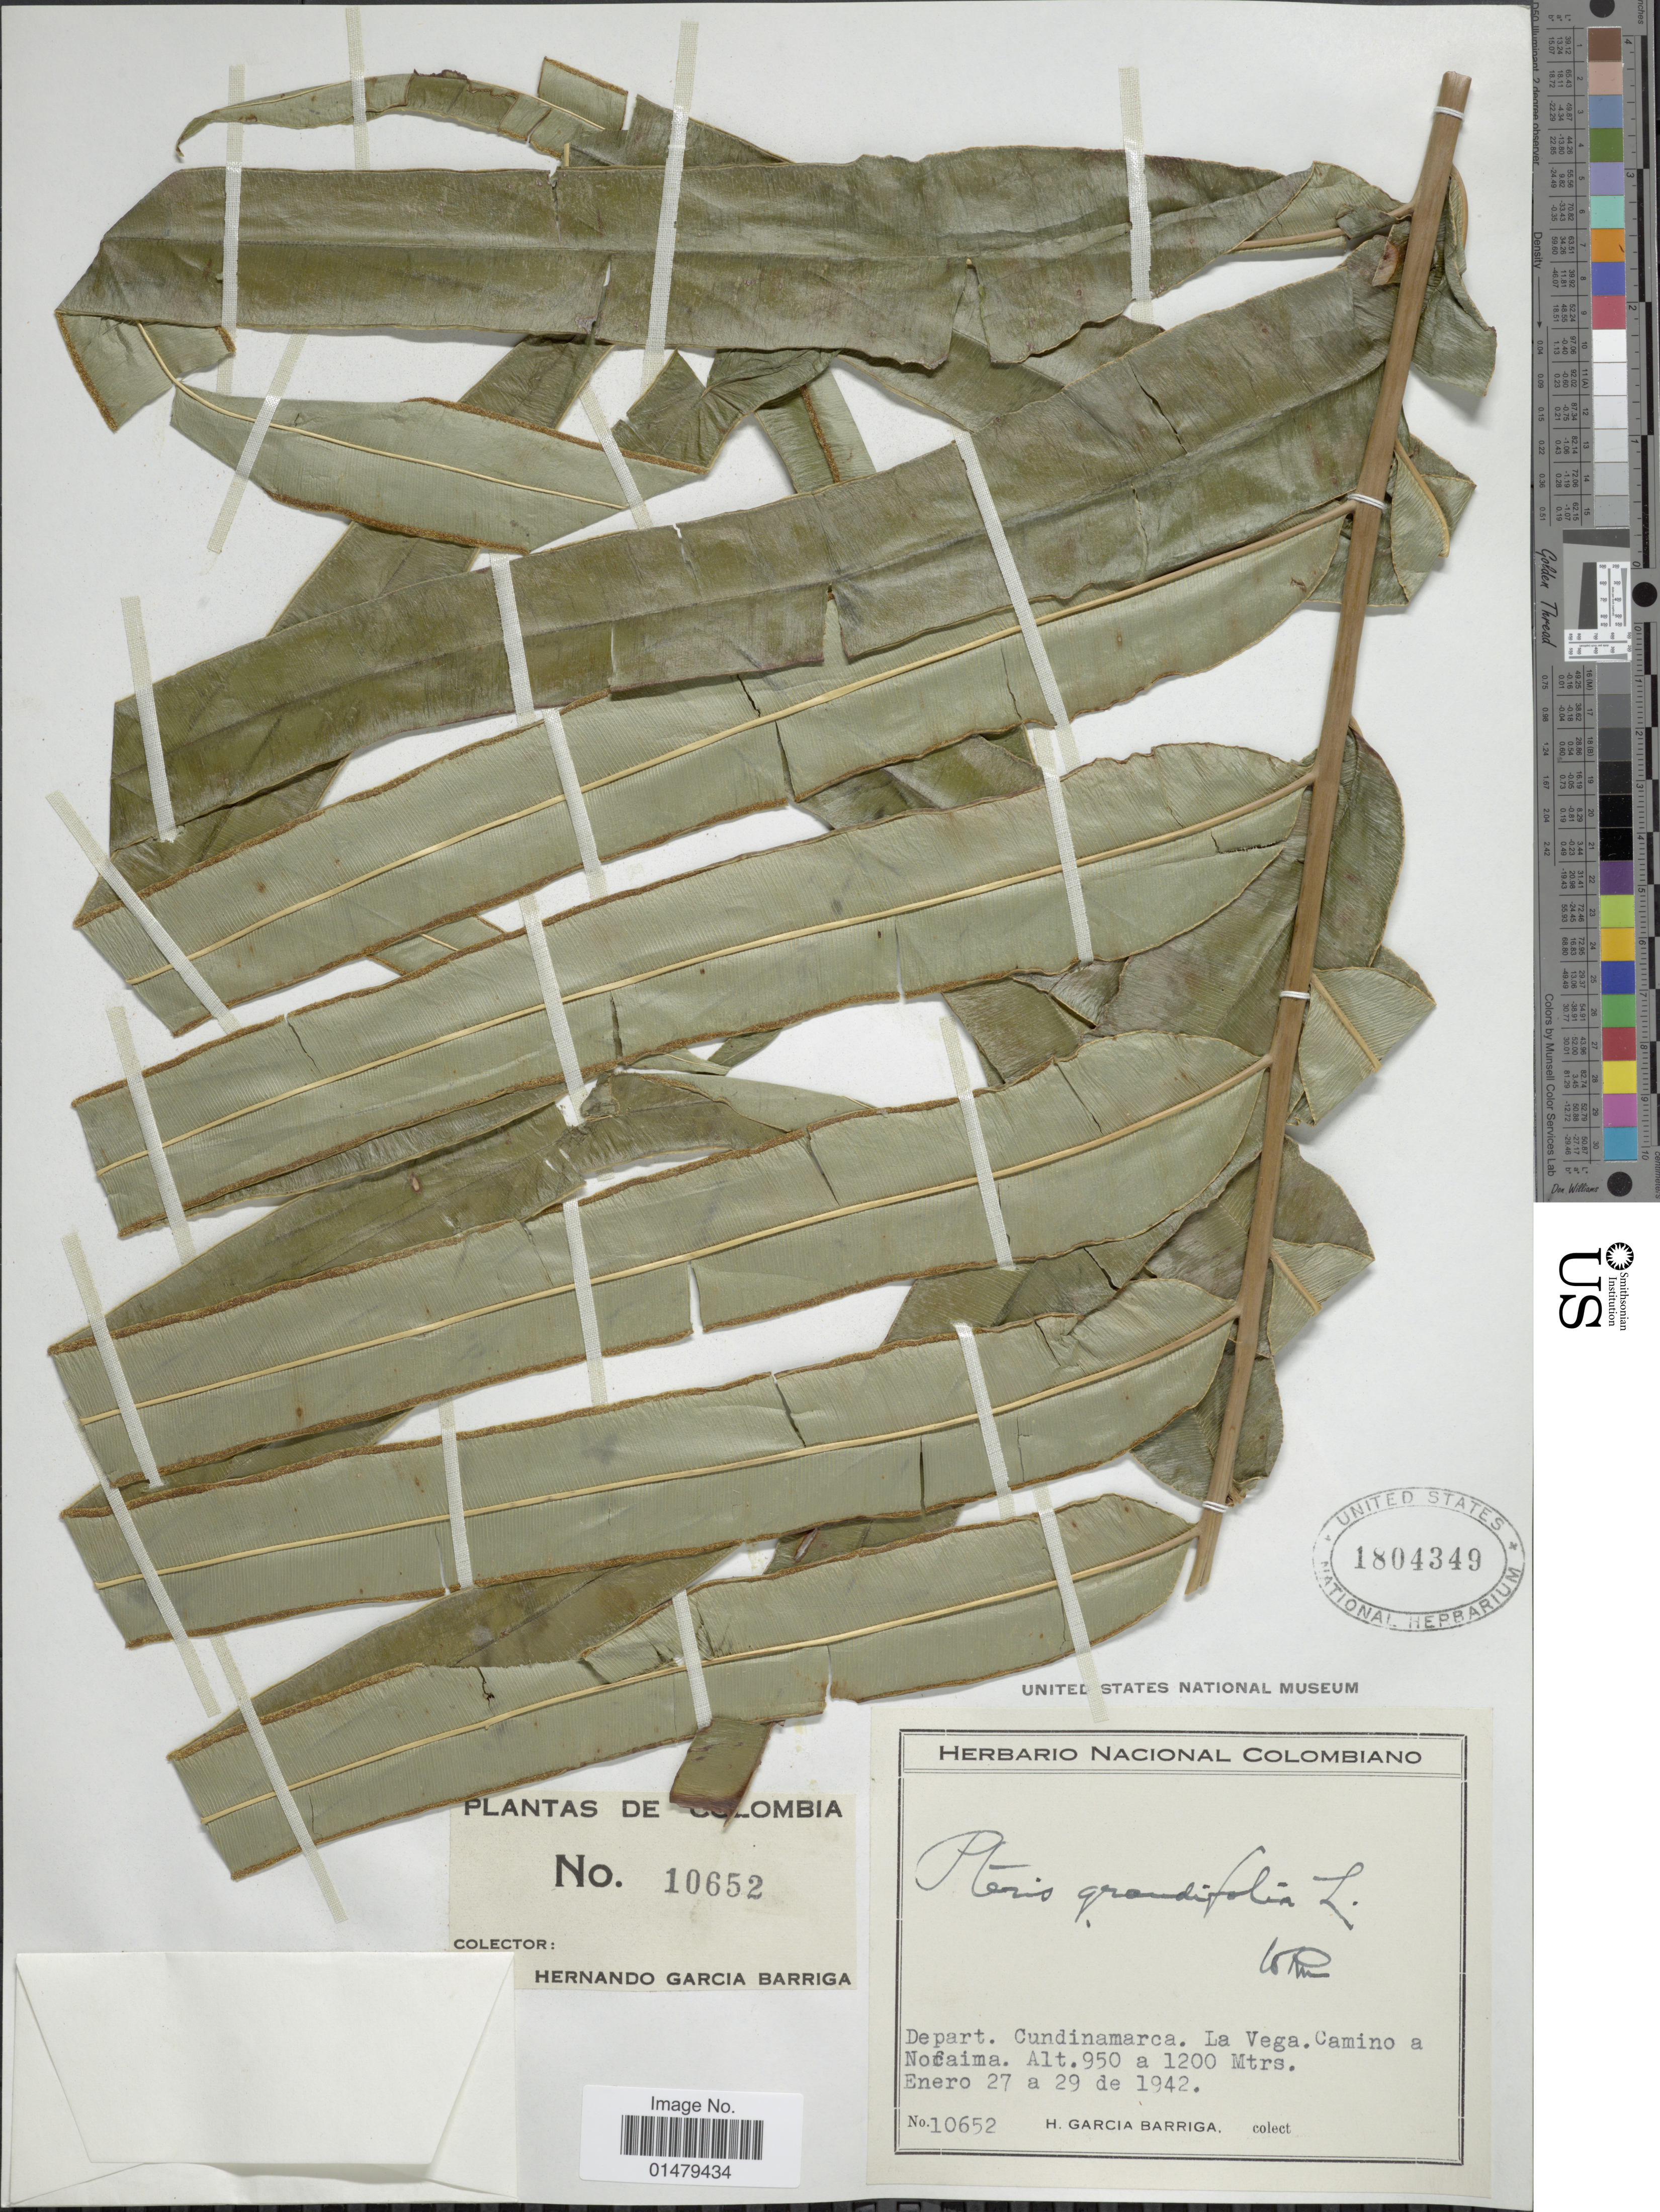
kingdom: Plantae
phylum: Tracheophyta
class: Polypodiopsida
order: Polypodiales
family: Pteridaceae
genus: Pteris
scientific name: Pteris grandifolia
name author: L.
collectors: H. García Barriga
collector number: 10652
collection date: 1942-01-27/1942-01-29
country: Colombia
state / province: Cundinamarca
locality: Depart. Cundinamarca. La Vega. Camino a Nocaima.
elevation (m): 950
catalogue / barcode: US 1804349